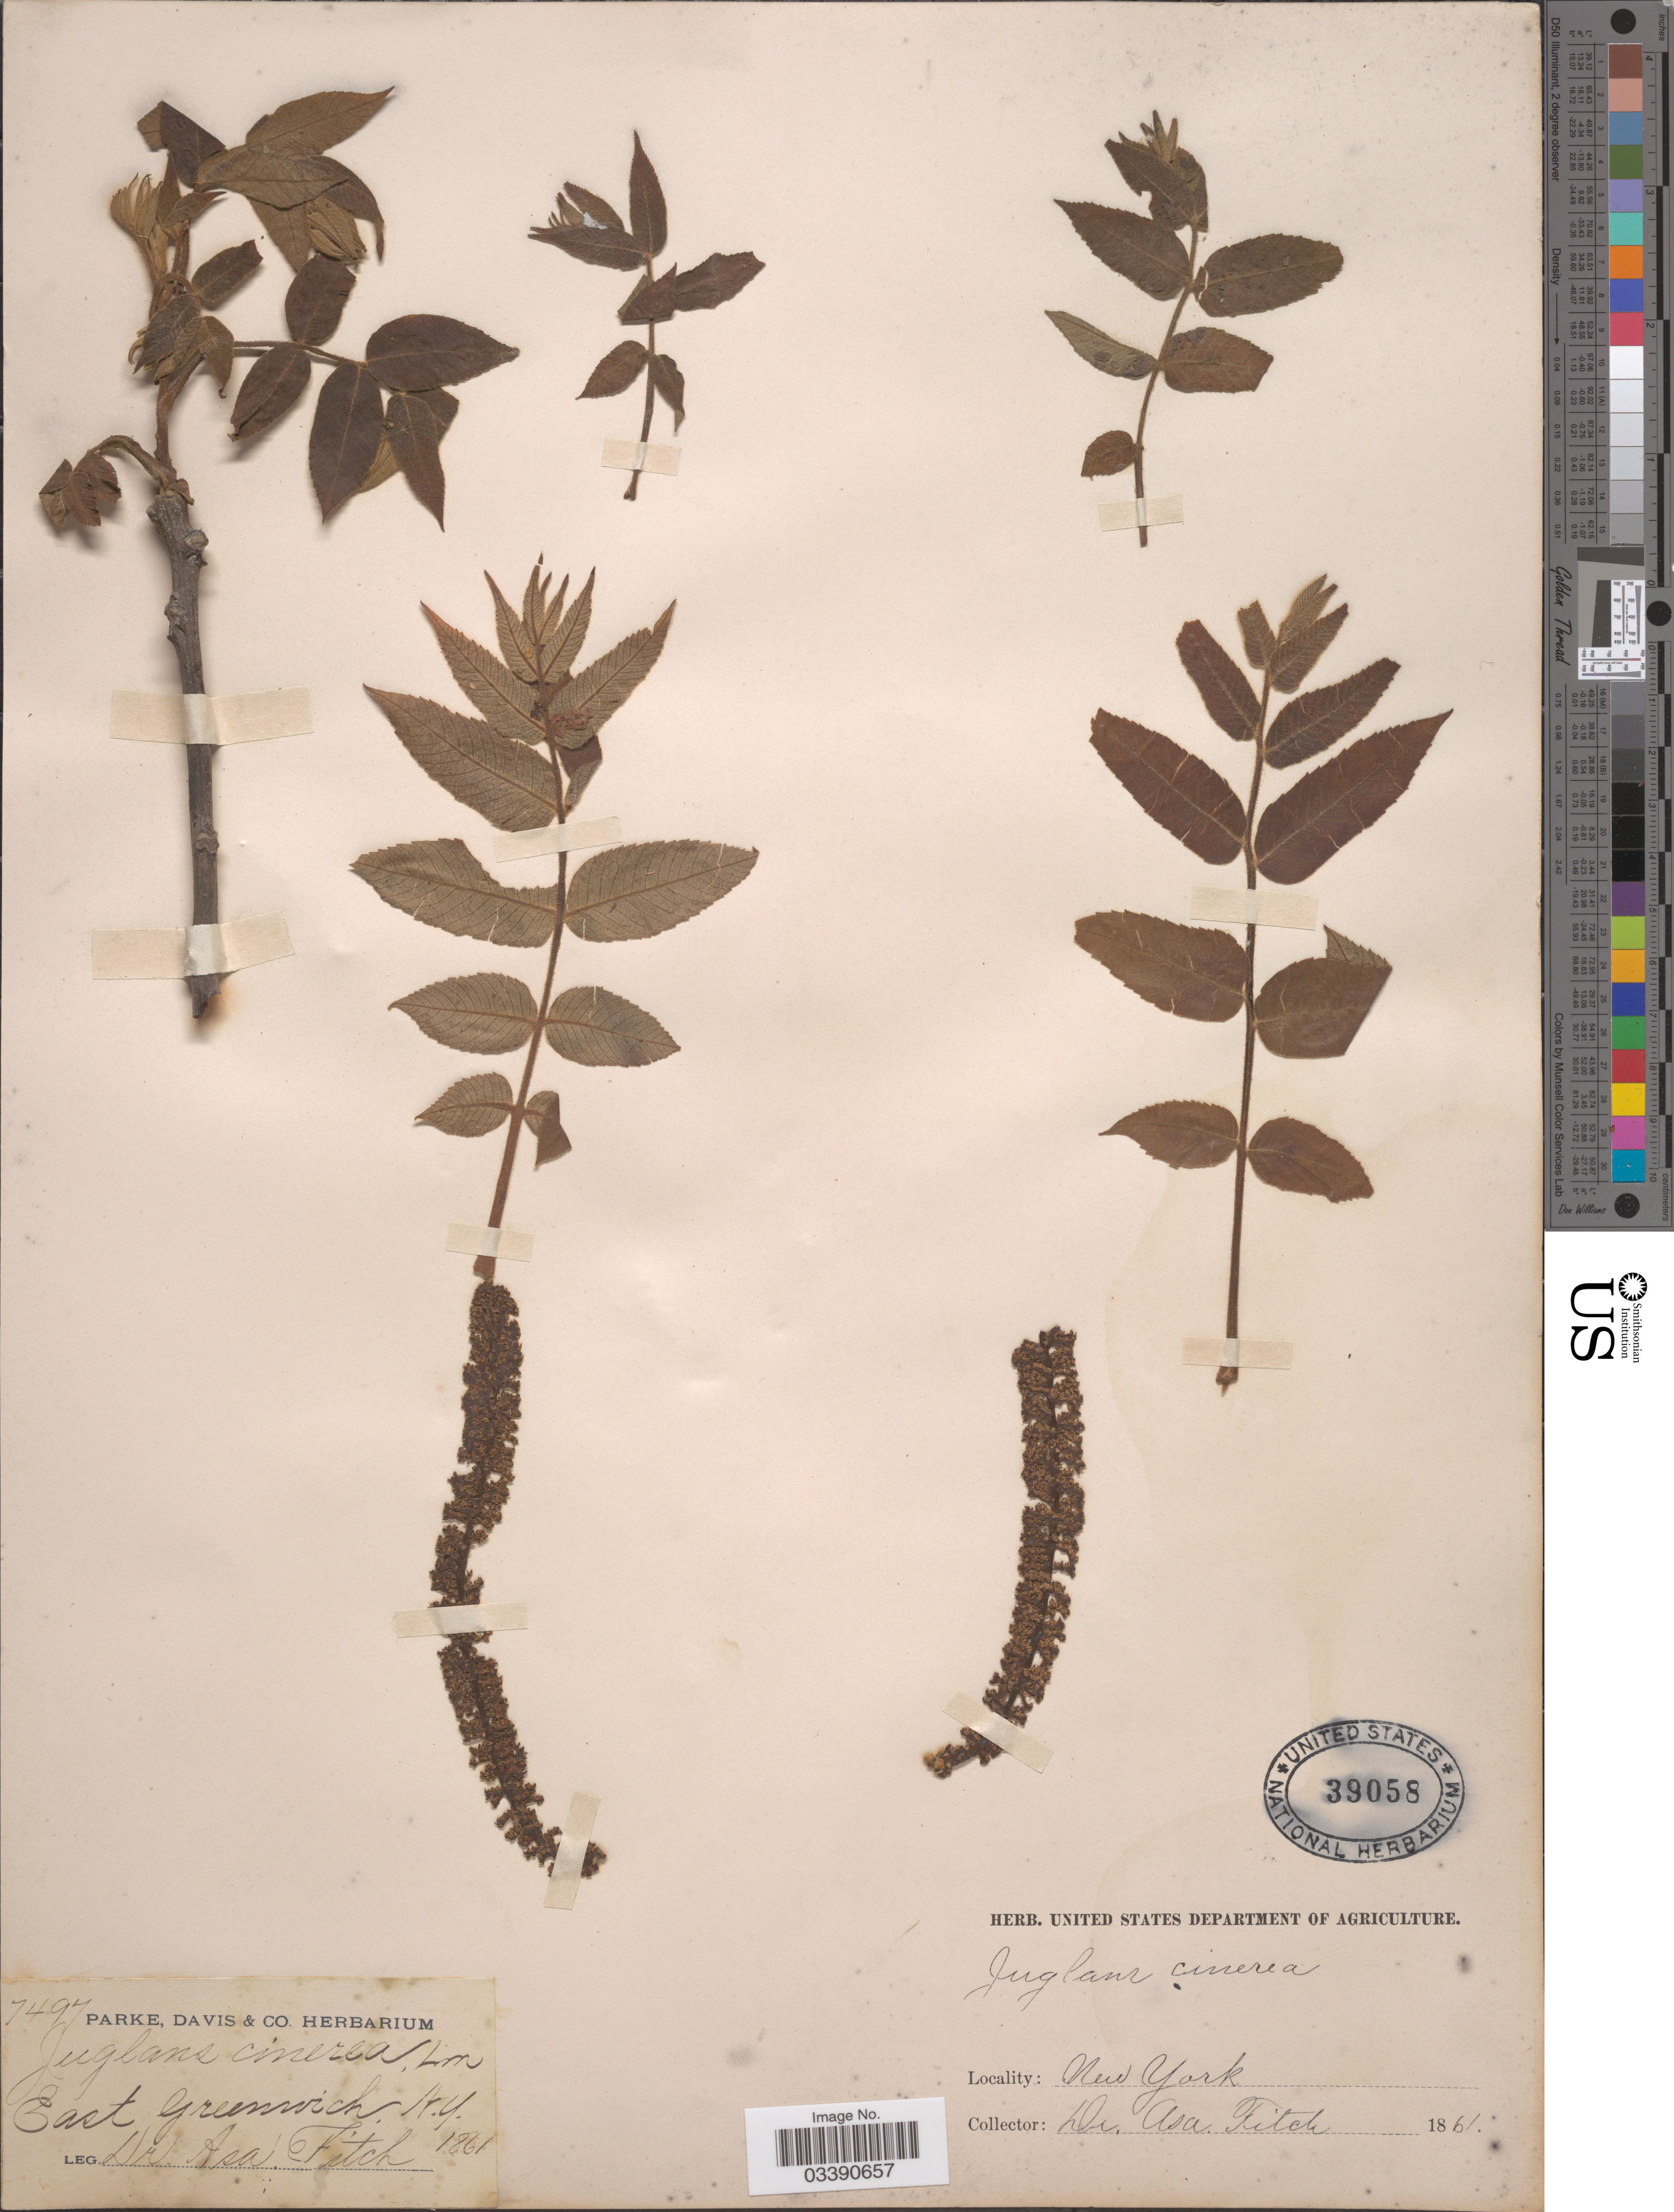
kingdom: Plantae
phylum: Tracheophyta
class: Magnoliopsida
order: Fagales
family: Juglandaceae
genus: Juglans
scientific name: Juglans cinerea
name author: L.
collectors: A. Fitch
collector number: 7497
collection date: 1861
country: United States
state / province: New York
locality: East Greenwich.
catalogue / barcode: US 39058